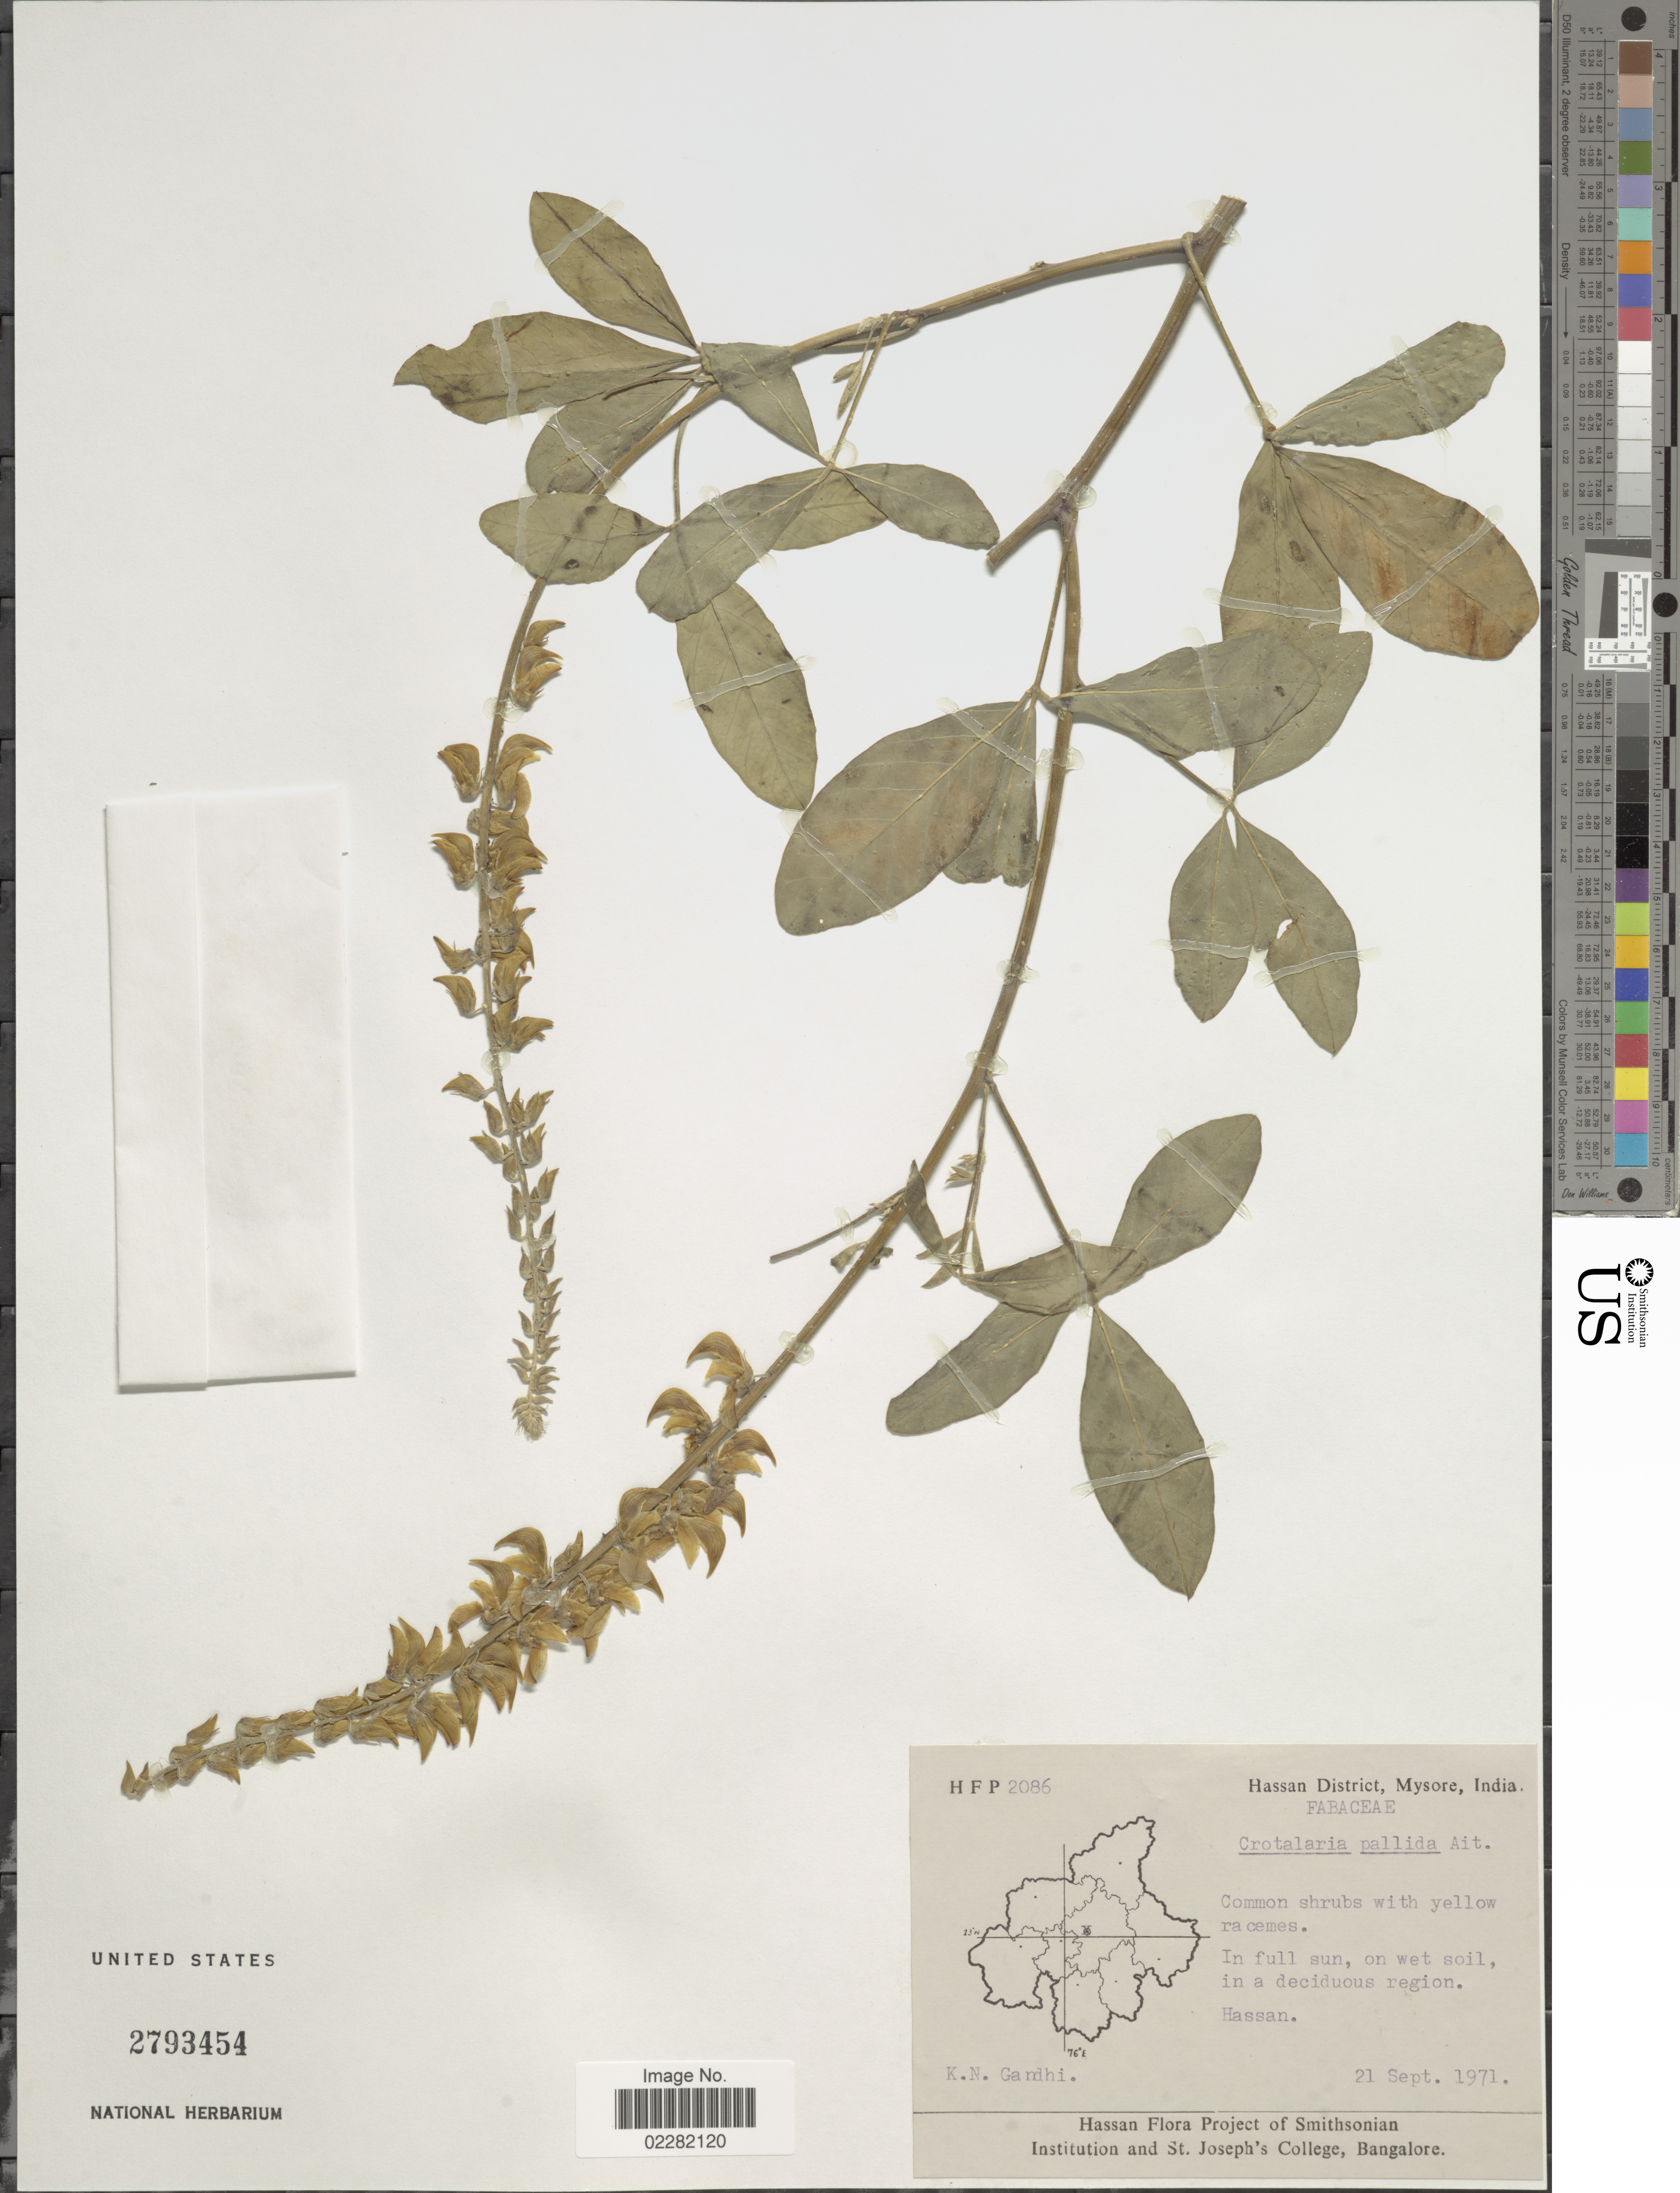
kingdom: Plantae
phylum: Tracheophyta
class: Magnoliopsida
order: Fabales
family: Fabaceae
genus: Crotalaria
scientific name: Crotalaria pallida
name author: Aiton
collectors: K. N. Gandhi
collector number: HFP2086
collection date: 1971-09-21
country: India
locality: Hassan District, Mysore, Hassan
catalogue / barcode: US 2793454